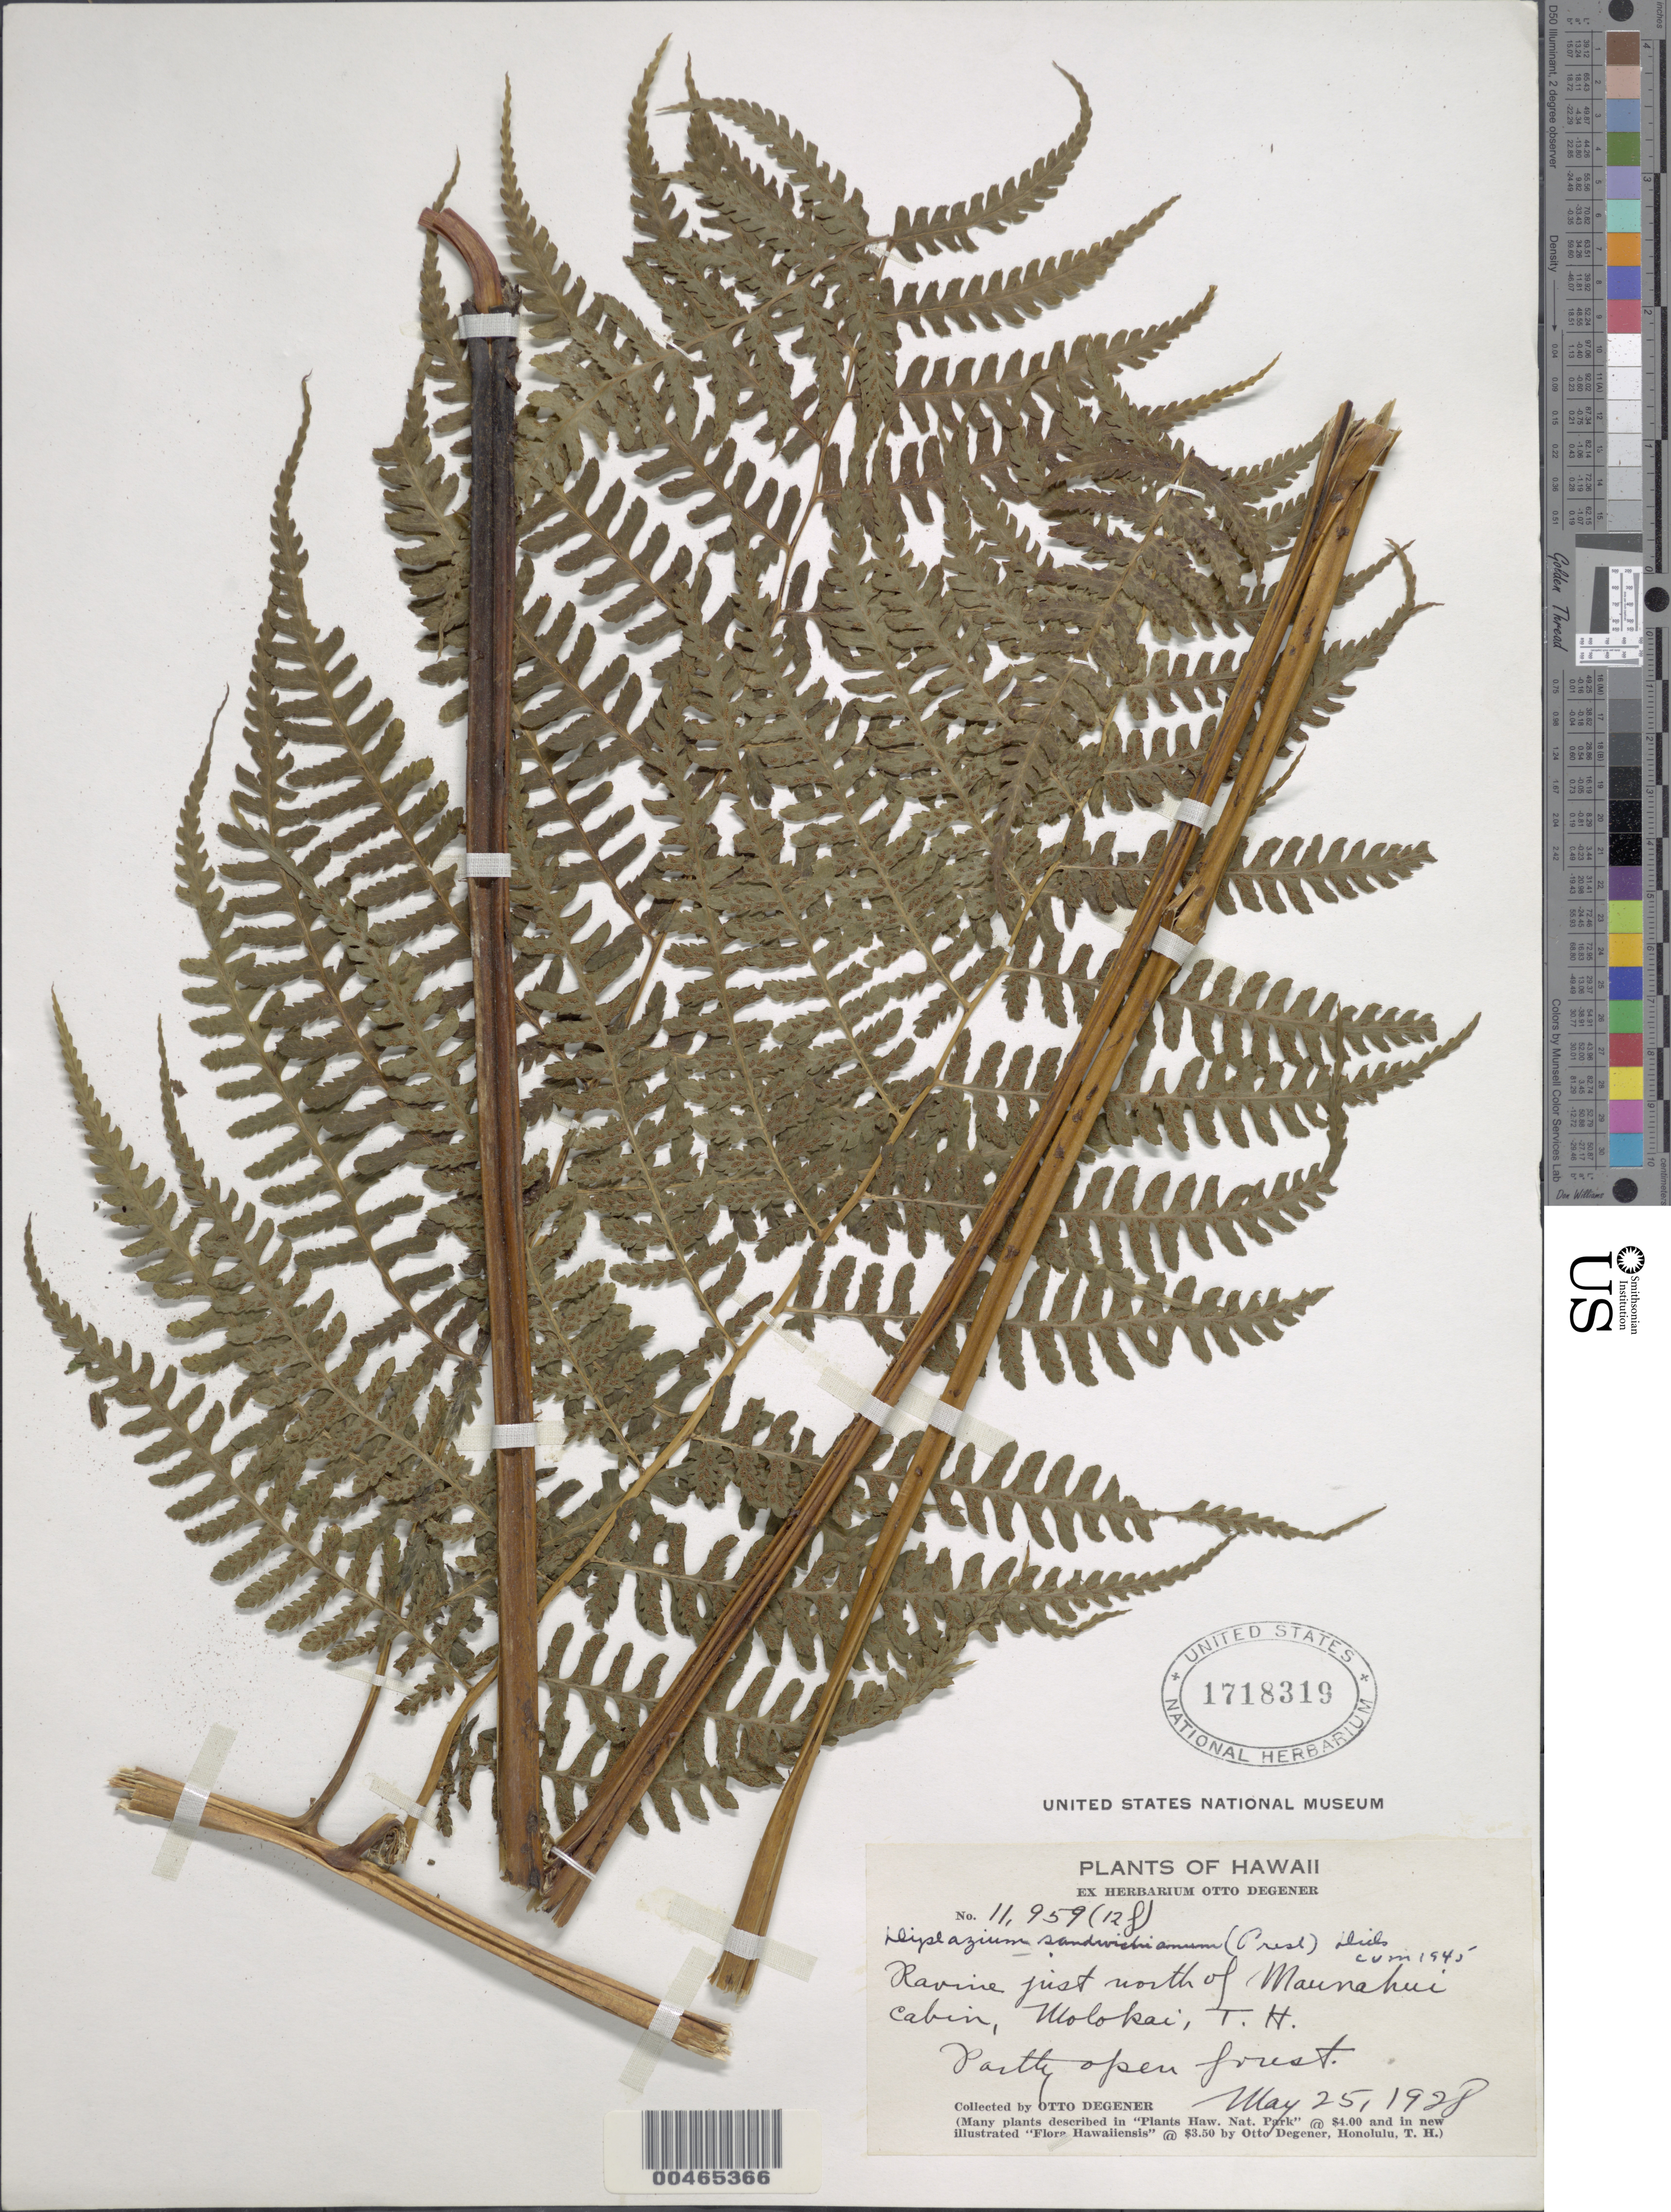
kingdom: Plantae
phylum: Tracheophyta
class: Polypodiopsida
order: Polypodiales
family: Athyriaceae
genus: Diplazium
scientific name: Diplazium sandwichianum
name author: (C. Presl) Diels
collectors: O. Degener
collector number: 11959(12f)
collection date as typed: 25 May 1928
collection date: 1928-05-25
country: United States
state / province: Hawaii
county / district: Maui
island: Moloka'i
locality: Ravine just N of Maunahui cabin, Molokai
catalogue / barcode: US 1718319